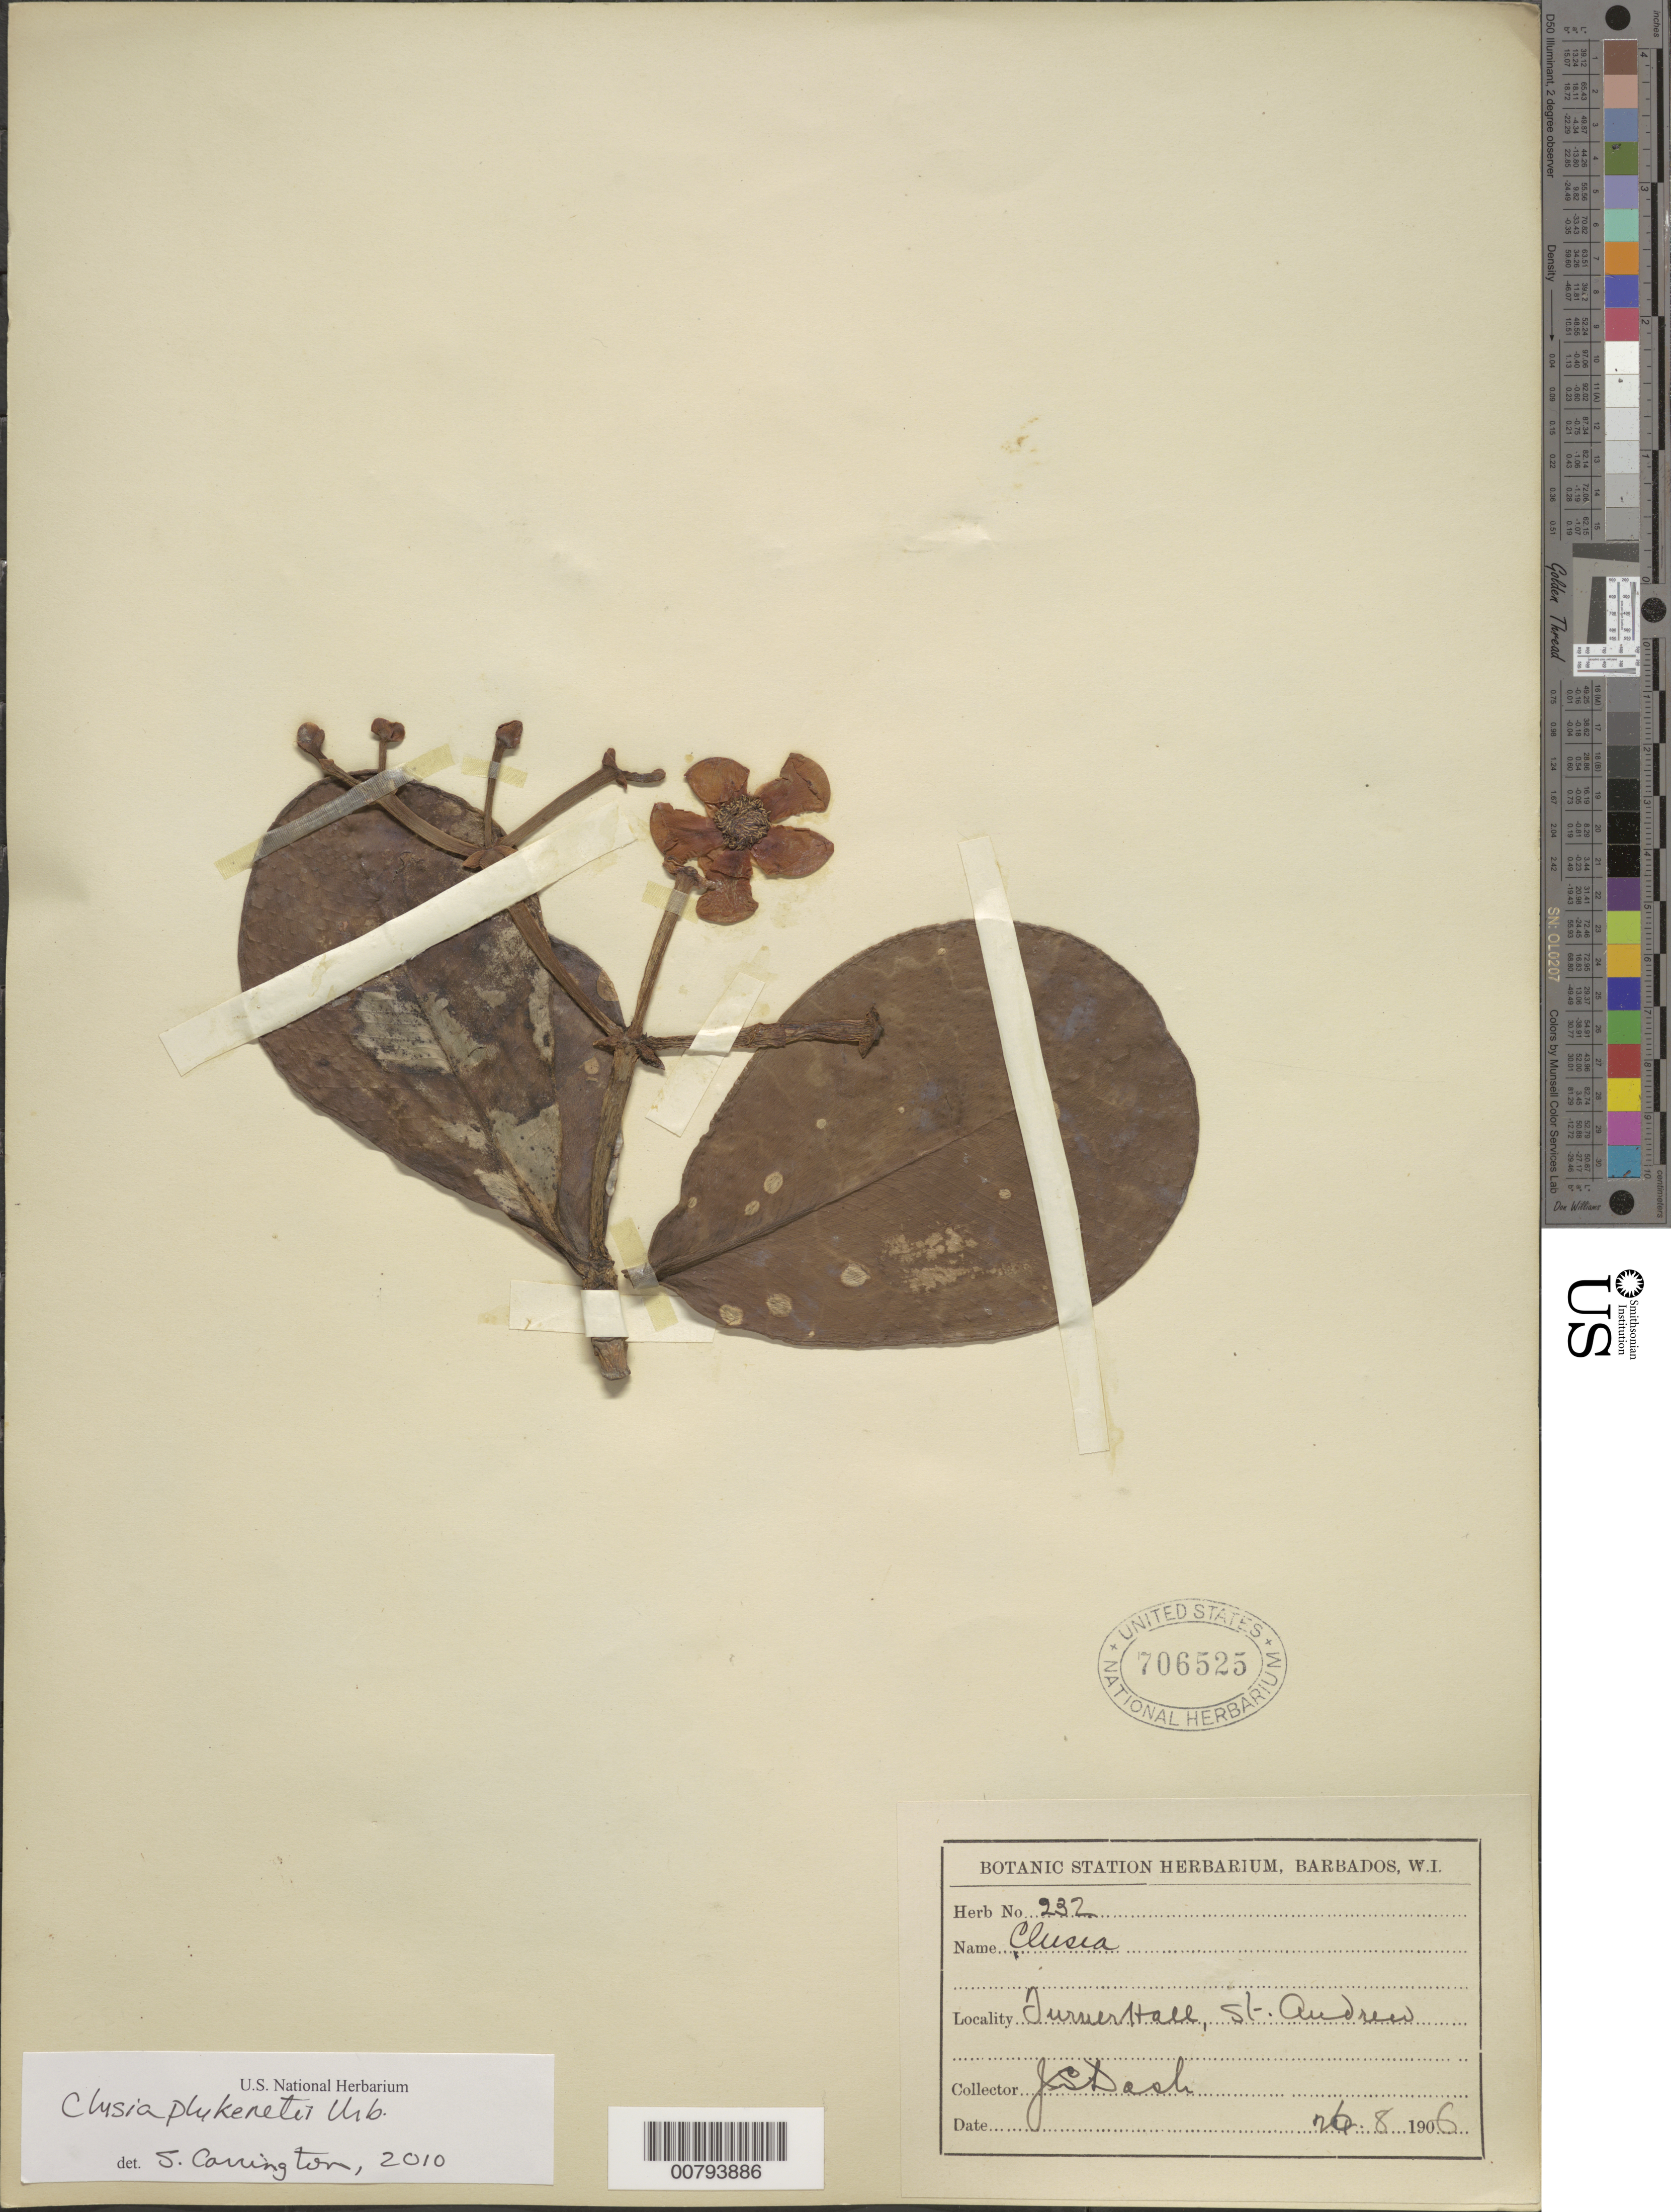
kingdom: Plantae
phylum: Tracheophyta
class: Magnoliopsida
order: Malpighiales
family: Clusiaceae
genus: Clusia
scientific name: Clusia sp.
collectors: J. Dash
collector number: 232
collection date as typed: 26 Aug 1906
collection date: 1906-08-26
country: Barbados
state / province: Saint Andrew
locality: Turner.."tall" (sp?)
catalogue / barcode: US 706525